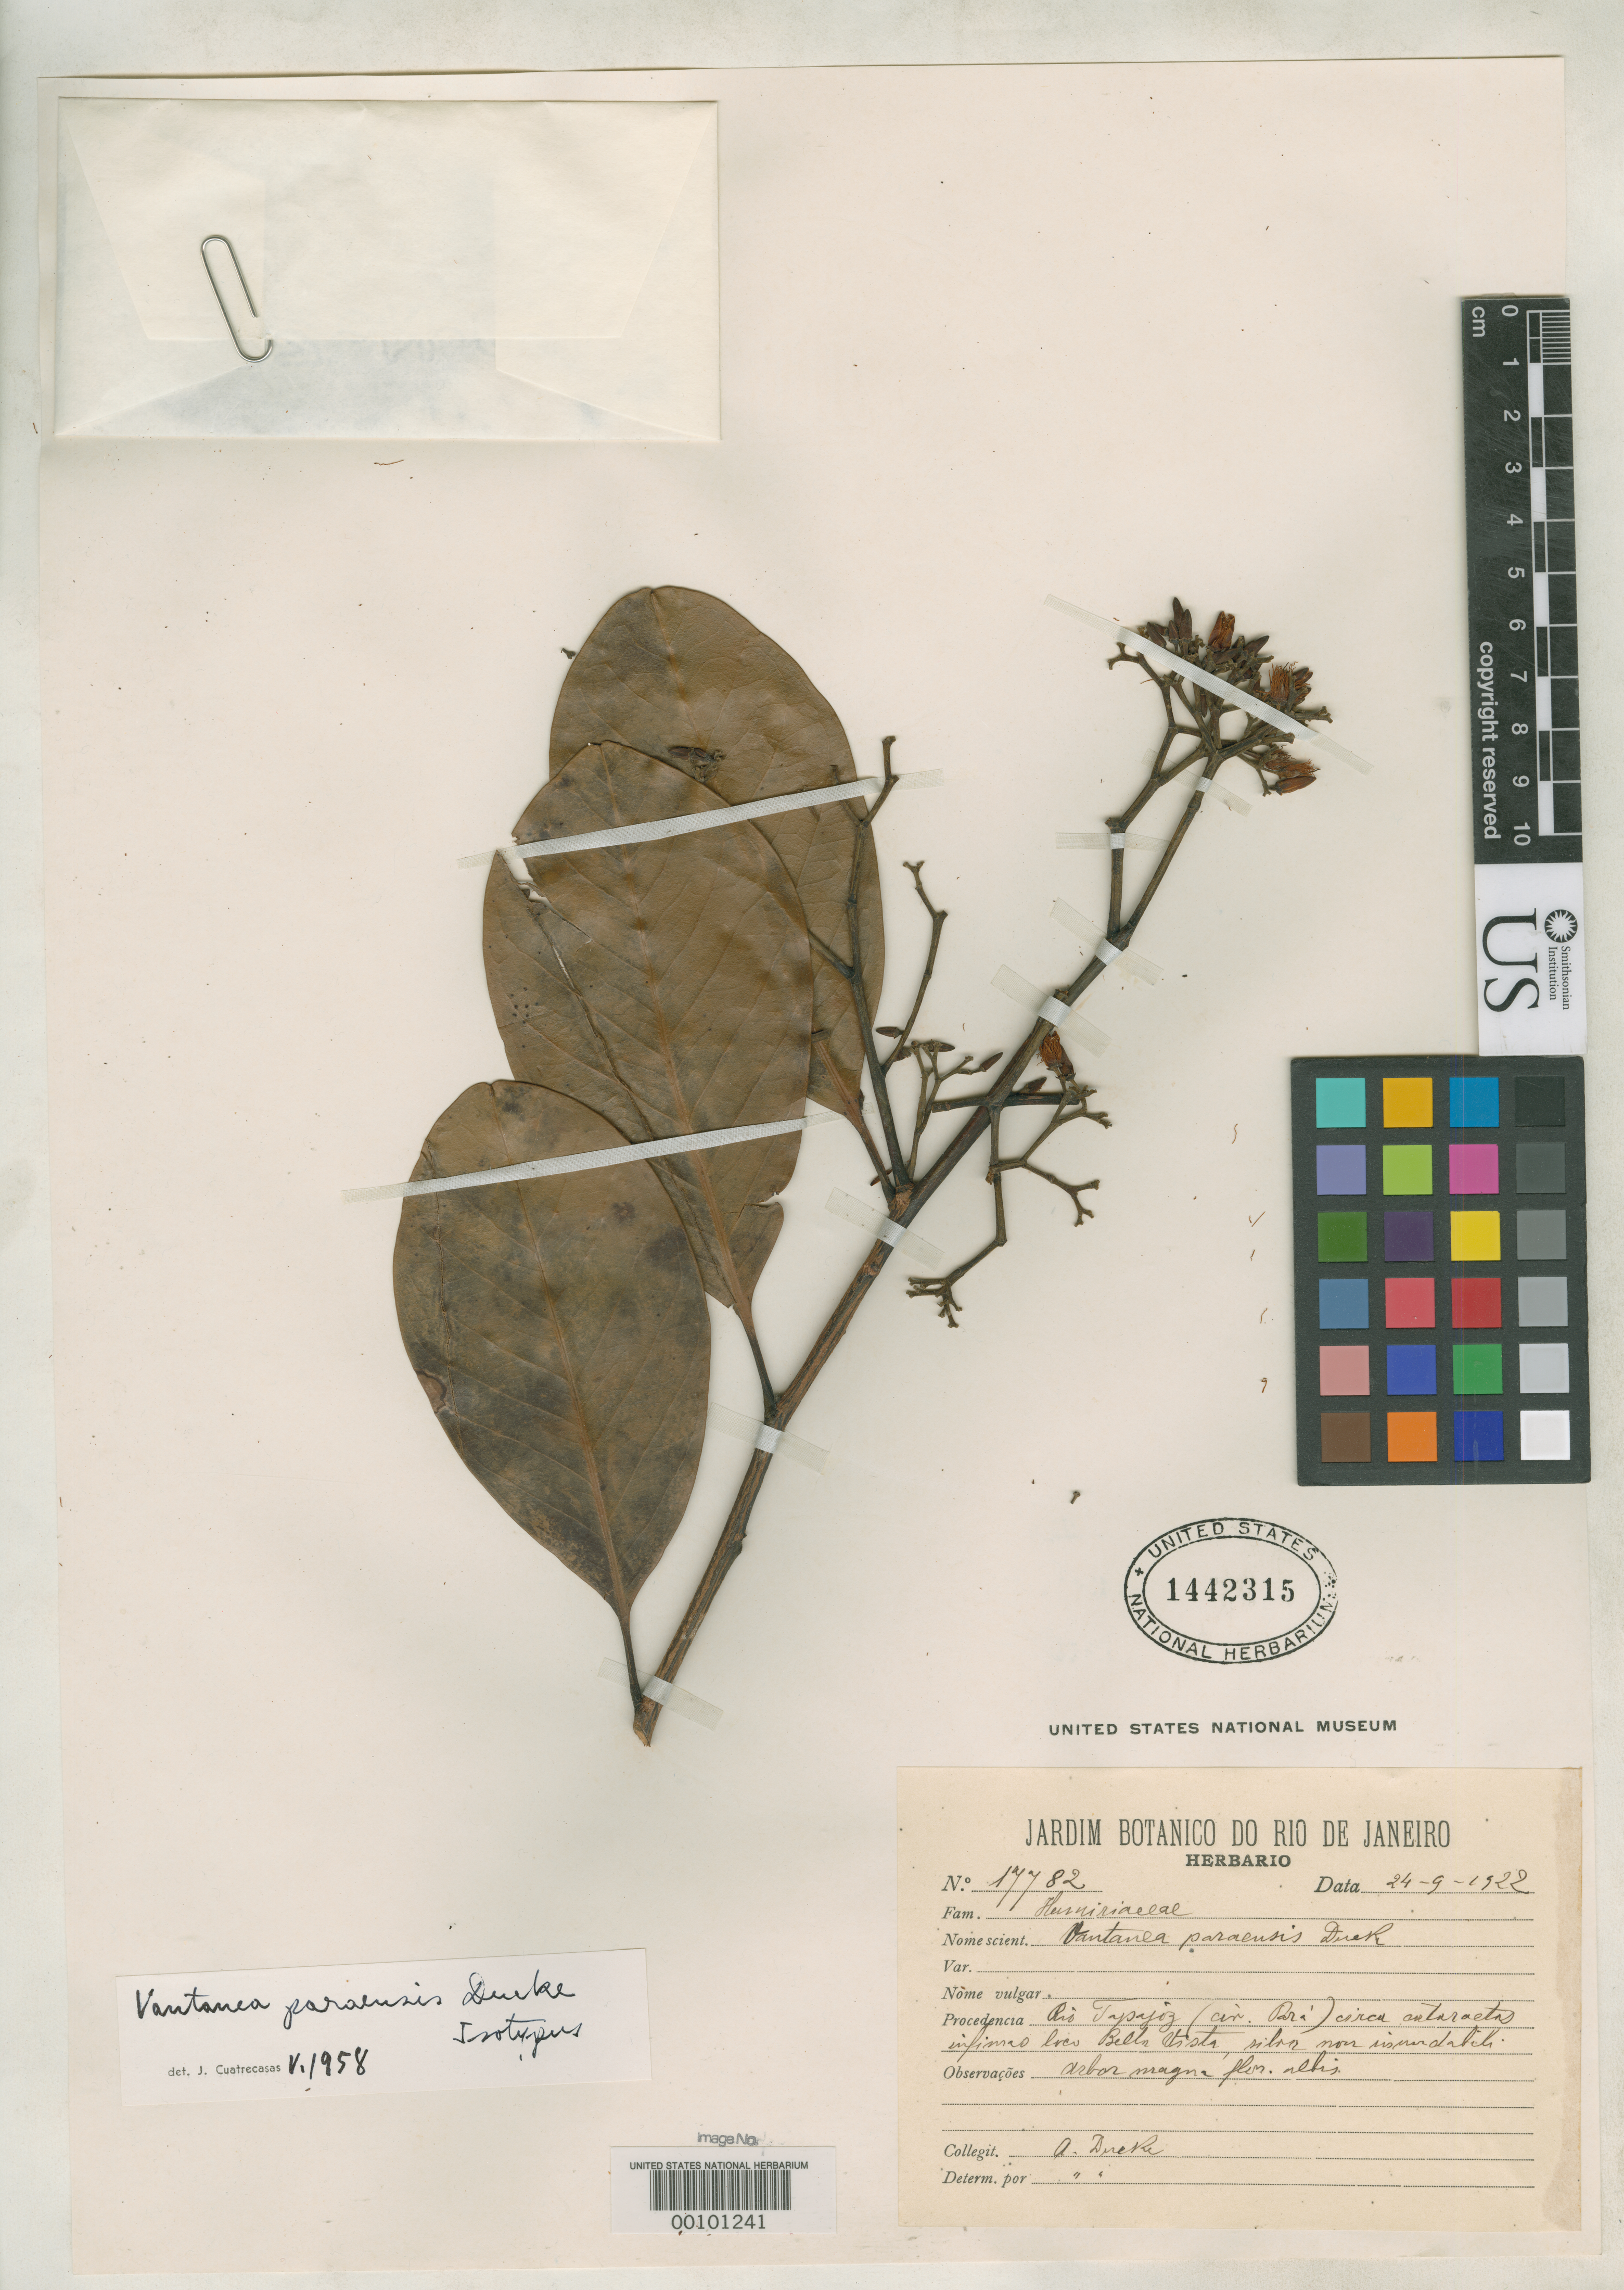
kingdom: Plantae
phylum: Tracheophyta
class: Magnoliopsida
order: Malpighiales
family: Humiriaceae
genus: Vantanea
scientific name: Vantanea paraensis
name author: Ducke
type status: Isotype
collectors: A. Ducke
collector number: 17782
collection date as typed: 24 Sep 1922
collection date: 1922-09-24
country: Brazil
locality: Prope Bella Vista fluminis Tapajoz.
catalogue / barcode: US 1442315